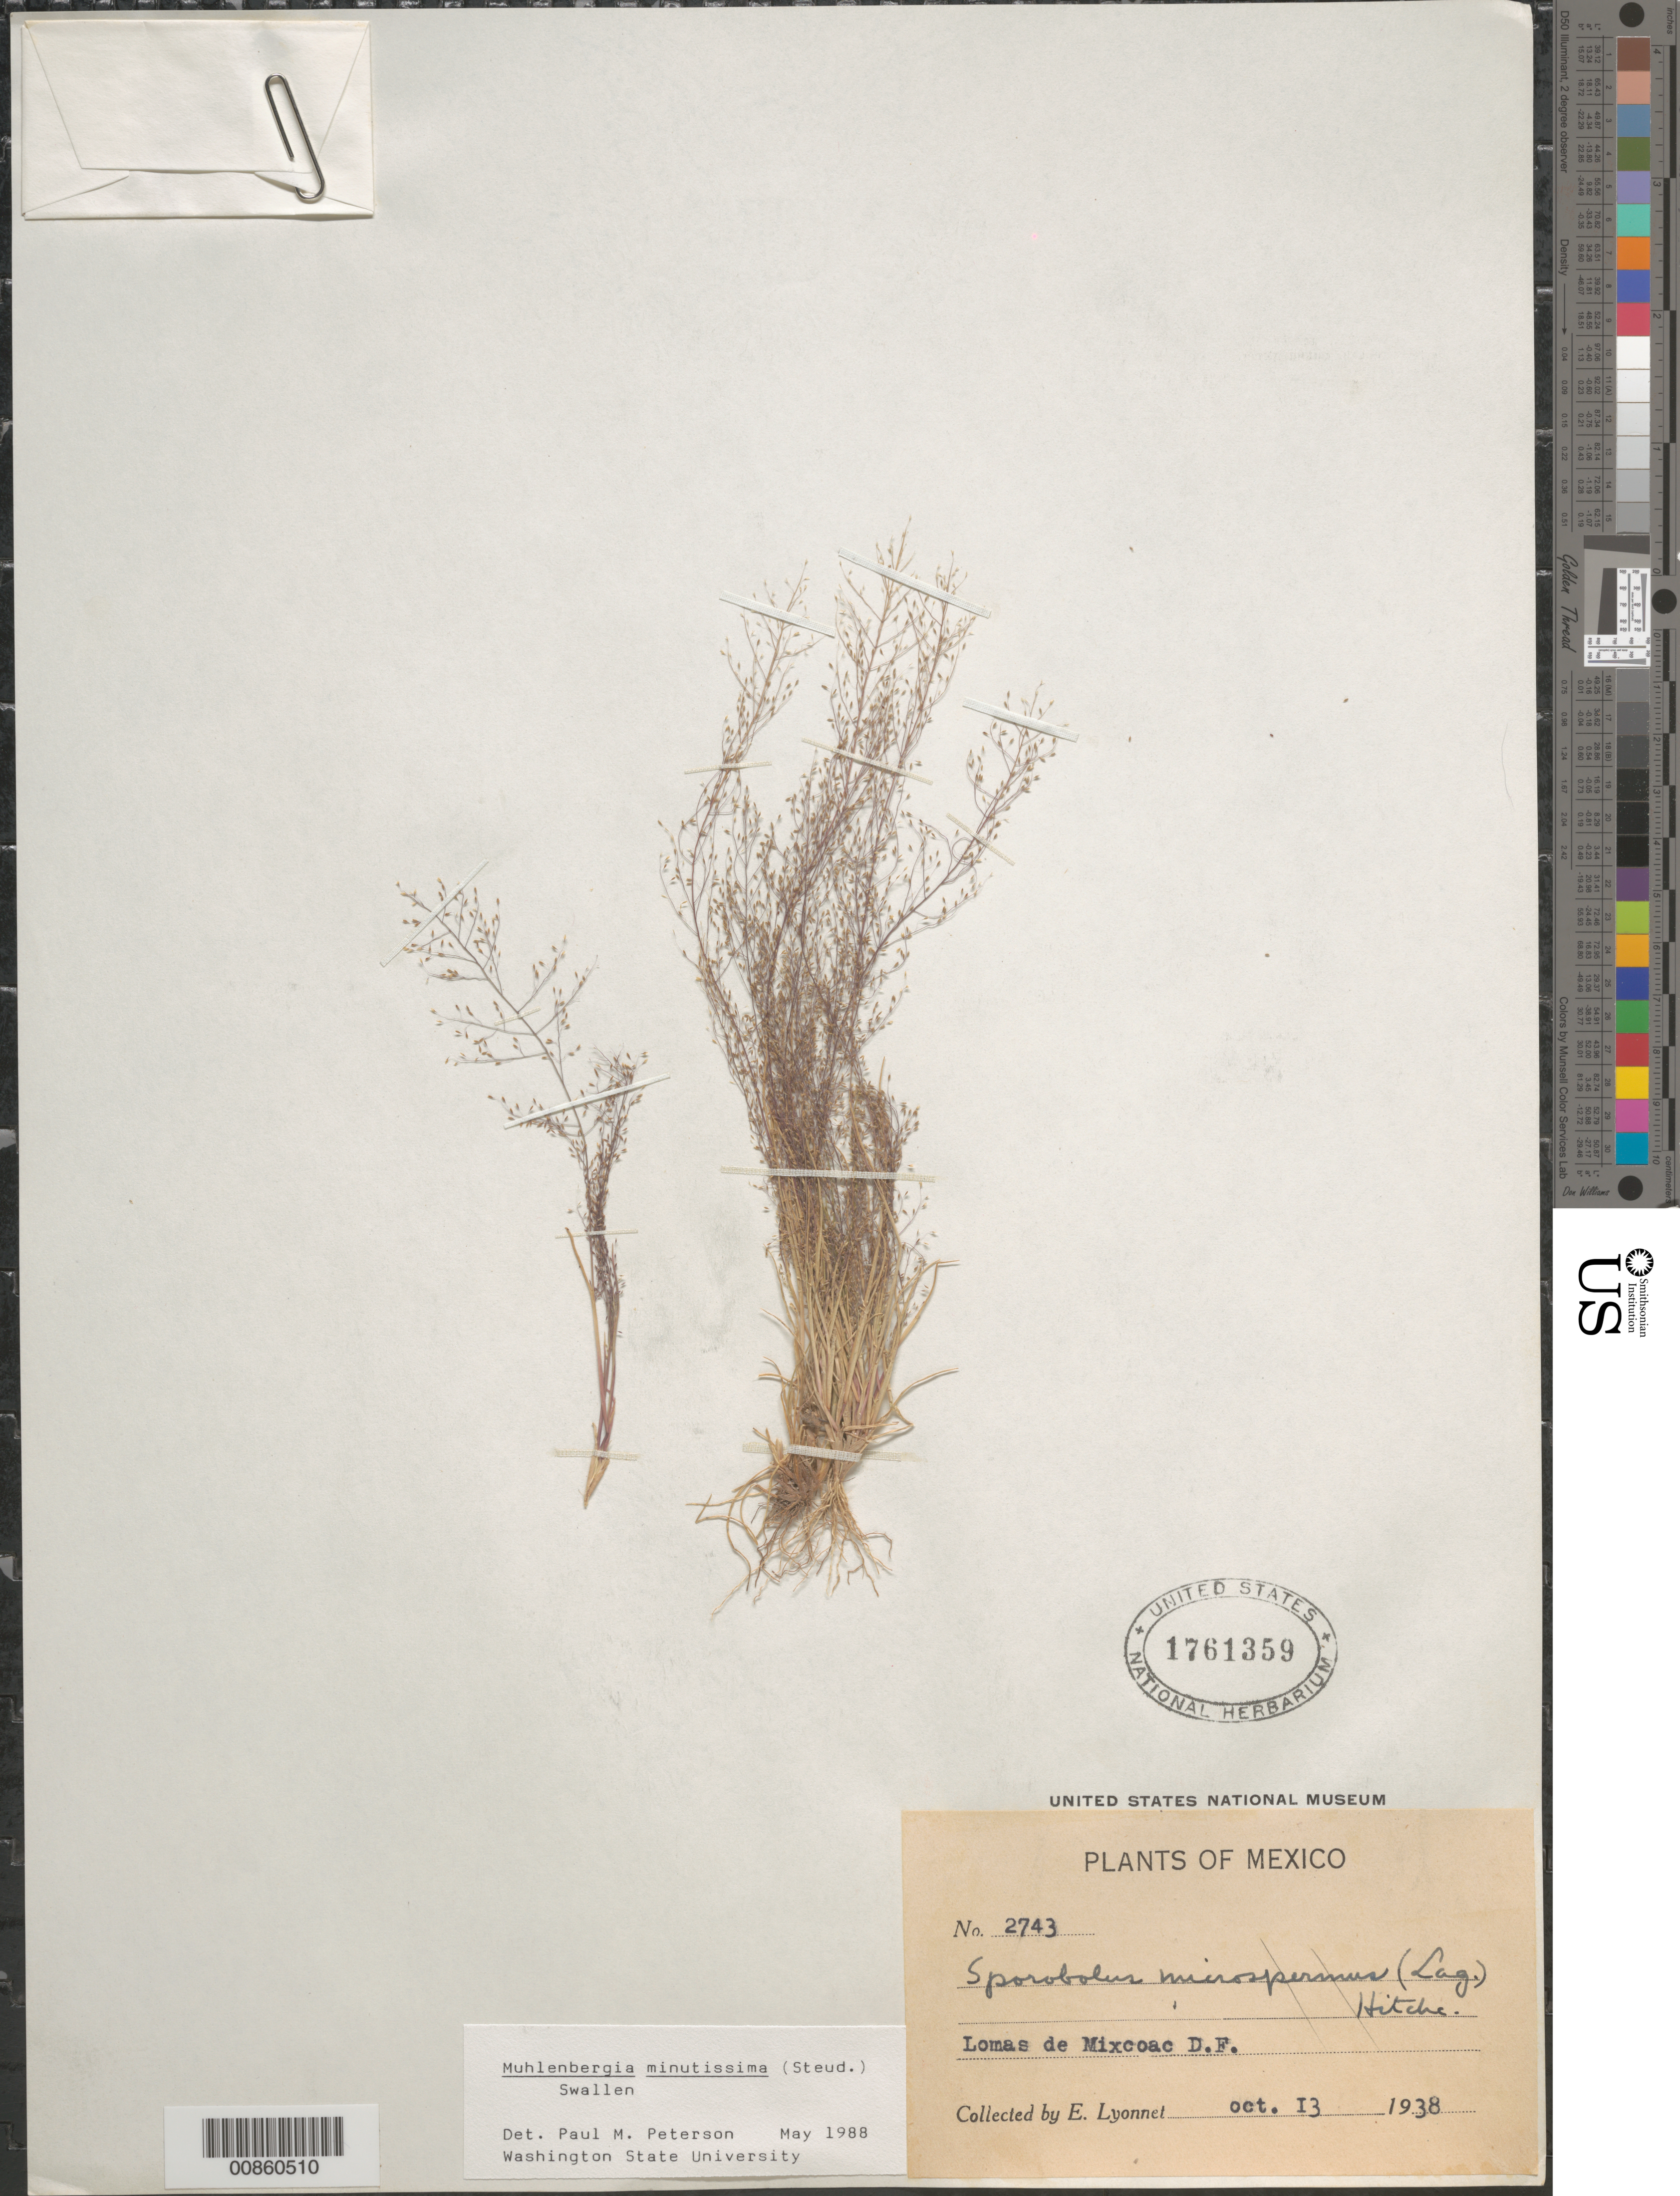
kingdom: Plantae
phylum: Tracheophyta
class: Liliopsida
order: Poales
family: Poaceae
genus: Muhlenbergia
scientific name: Muhlenbergia minutissima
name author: (Steud.) Swallen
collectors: Bro. E. Lyonnet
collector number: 2743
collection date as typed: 13 Oct 1938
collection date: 1938-10-13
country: Mexico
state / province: Distrito Federal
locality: Lomas de Mixcoac, D.F.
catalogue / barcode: US 1761359